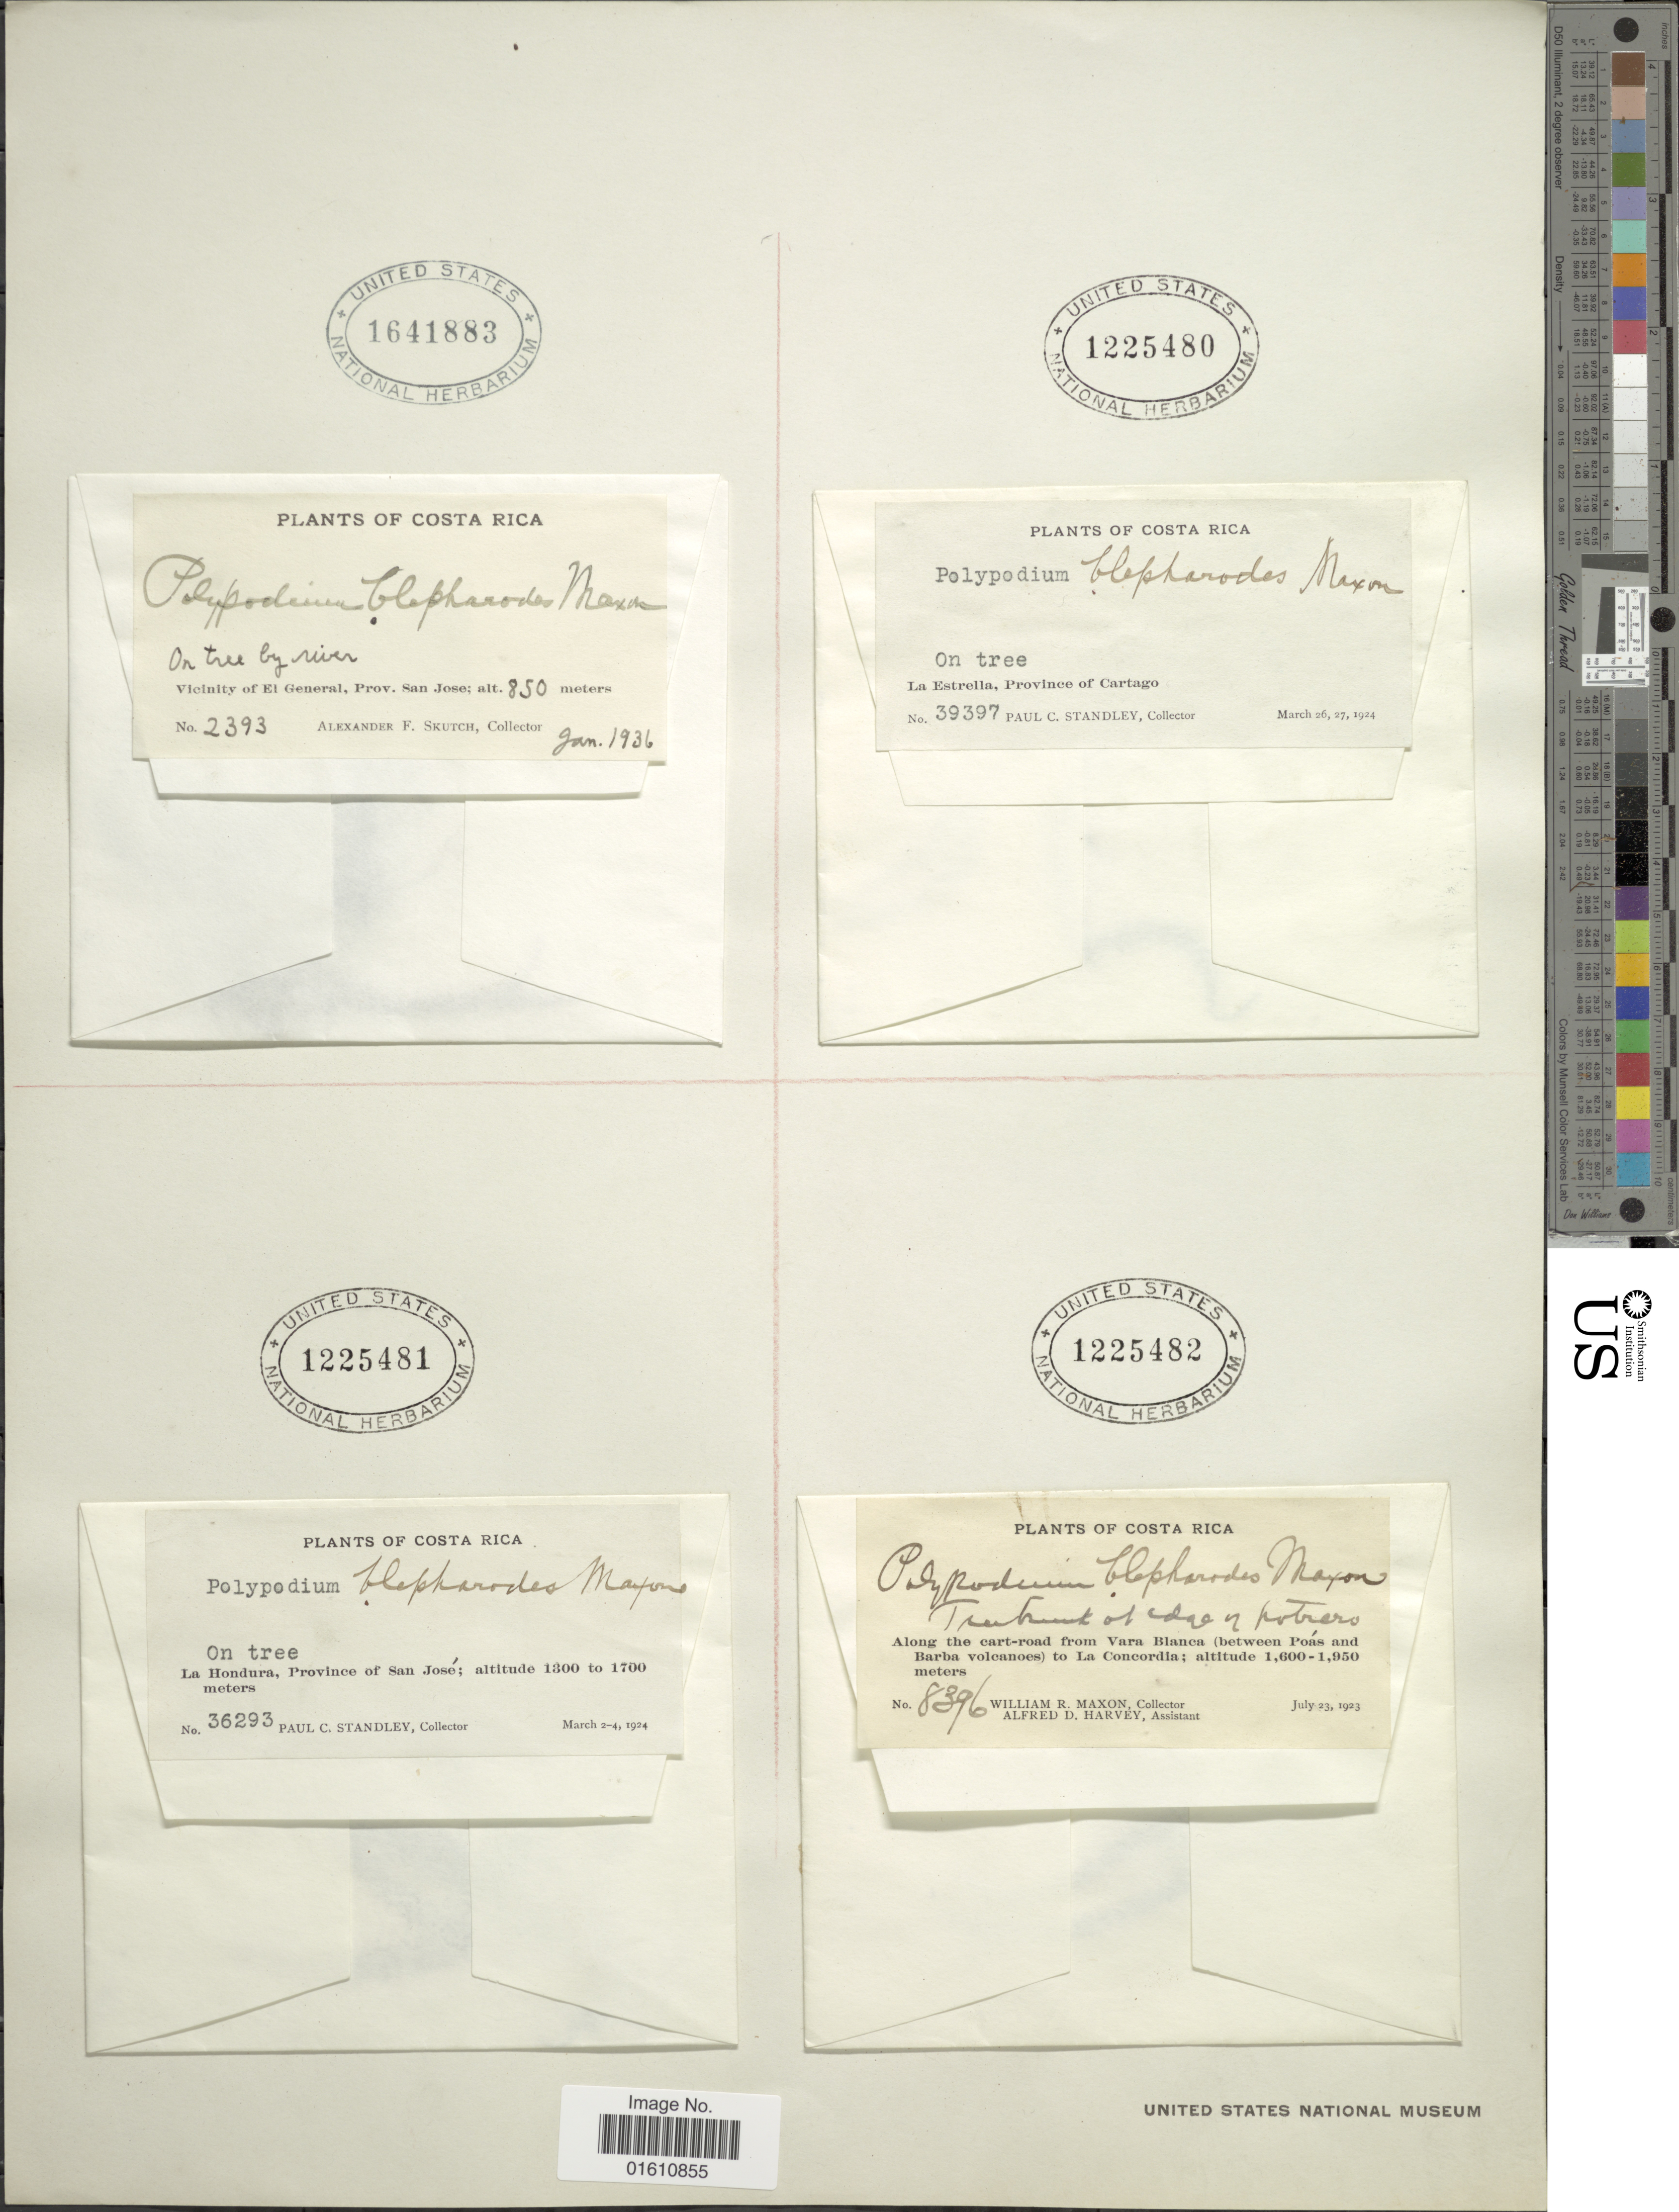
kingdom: Plantae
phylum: Tracheophyta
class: Polypodiopsida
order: Polypodiales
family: Polypodiaceae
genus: Moranopteris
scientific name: Moranopteris taenifolia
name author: (Jenman) R. Y. Hirai & J. Prado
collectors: A. F. Skutch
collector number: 2393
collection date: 1936-01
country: Costa Rica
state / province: San José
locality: Vicinity of El General, Prov. San Jose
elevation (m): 850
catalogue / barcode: US 1641883